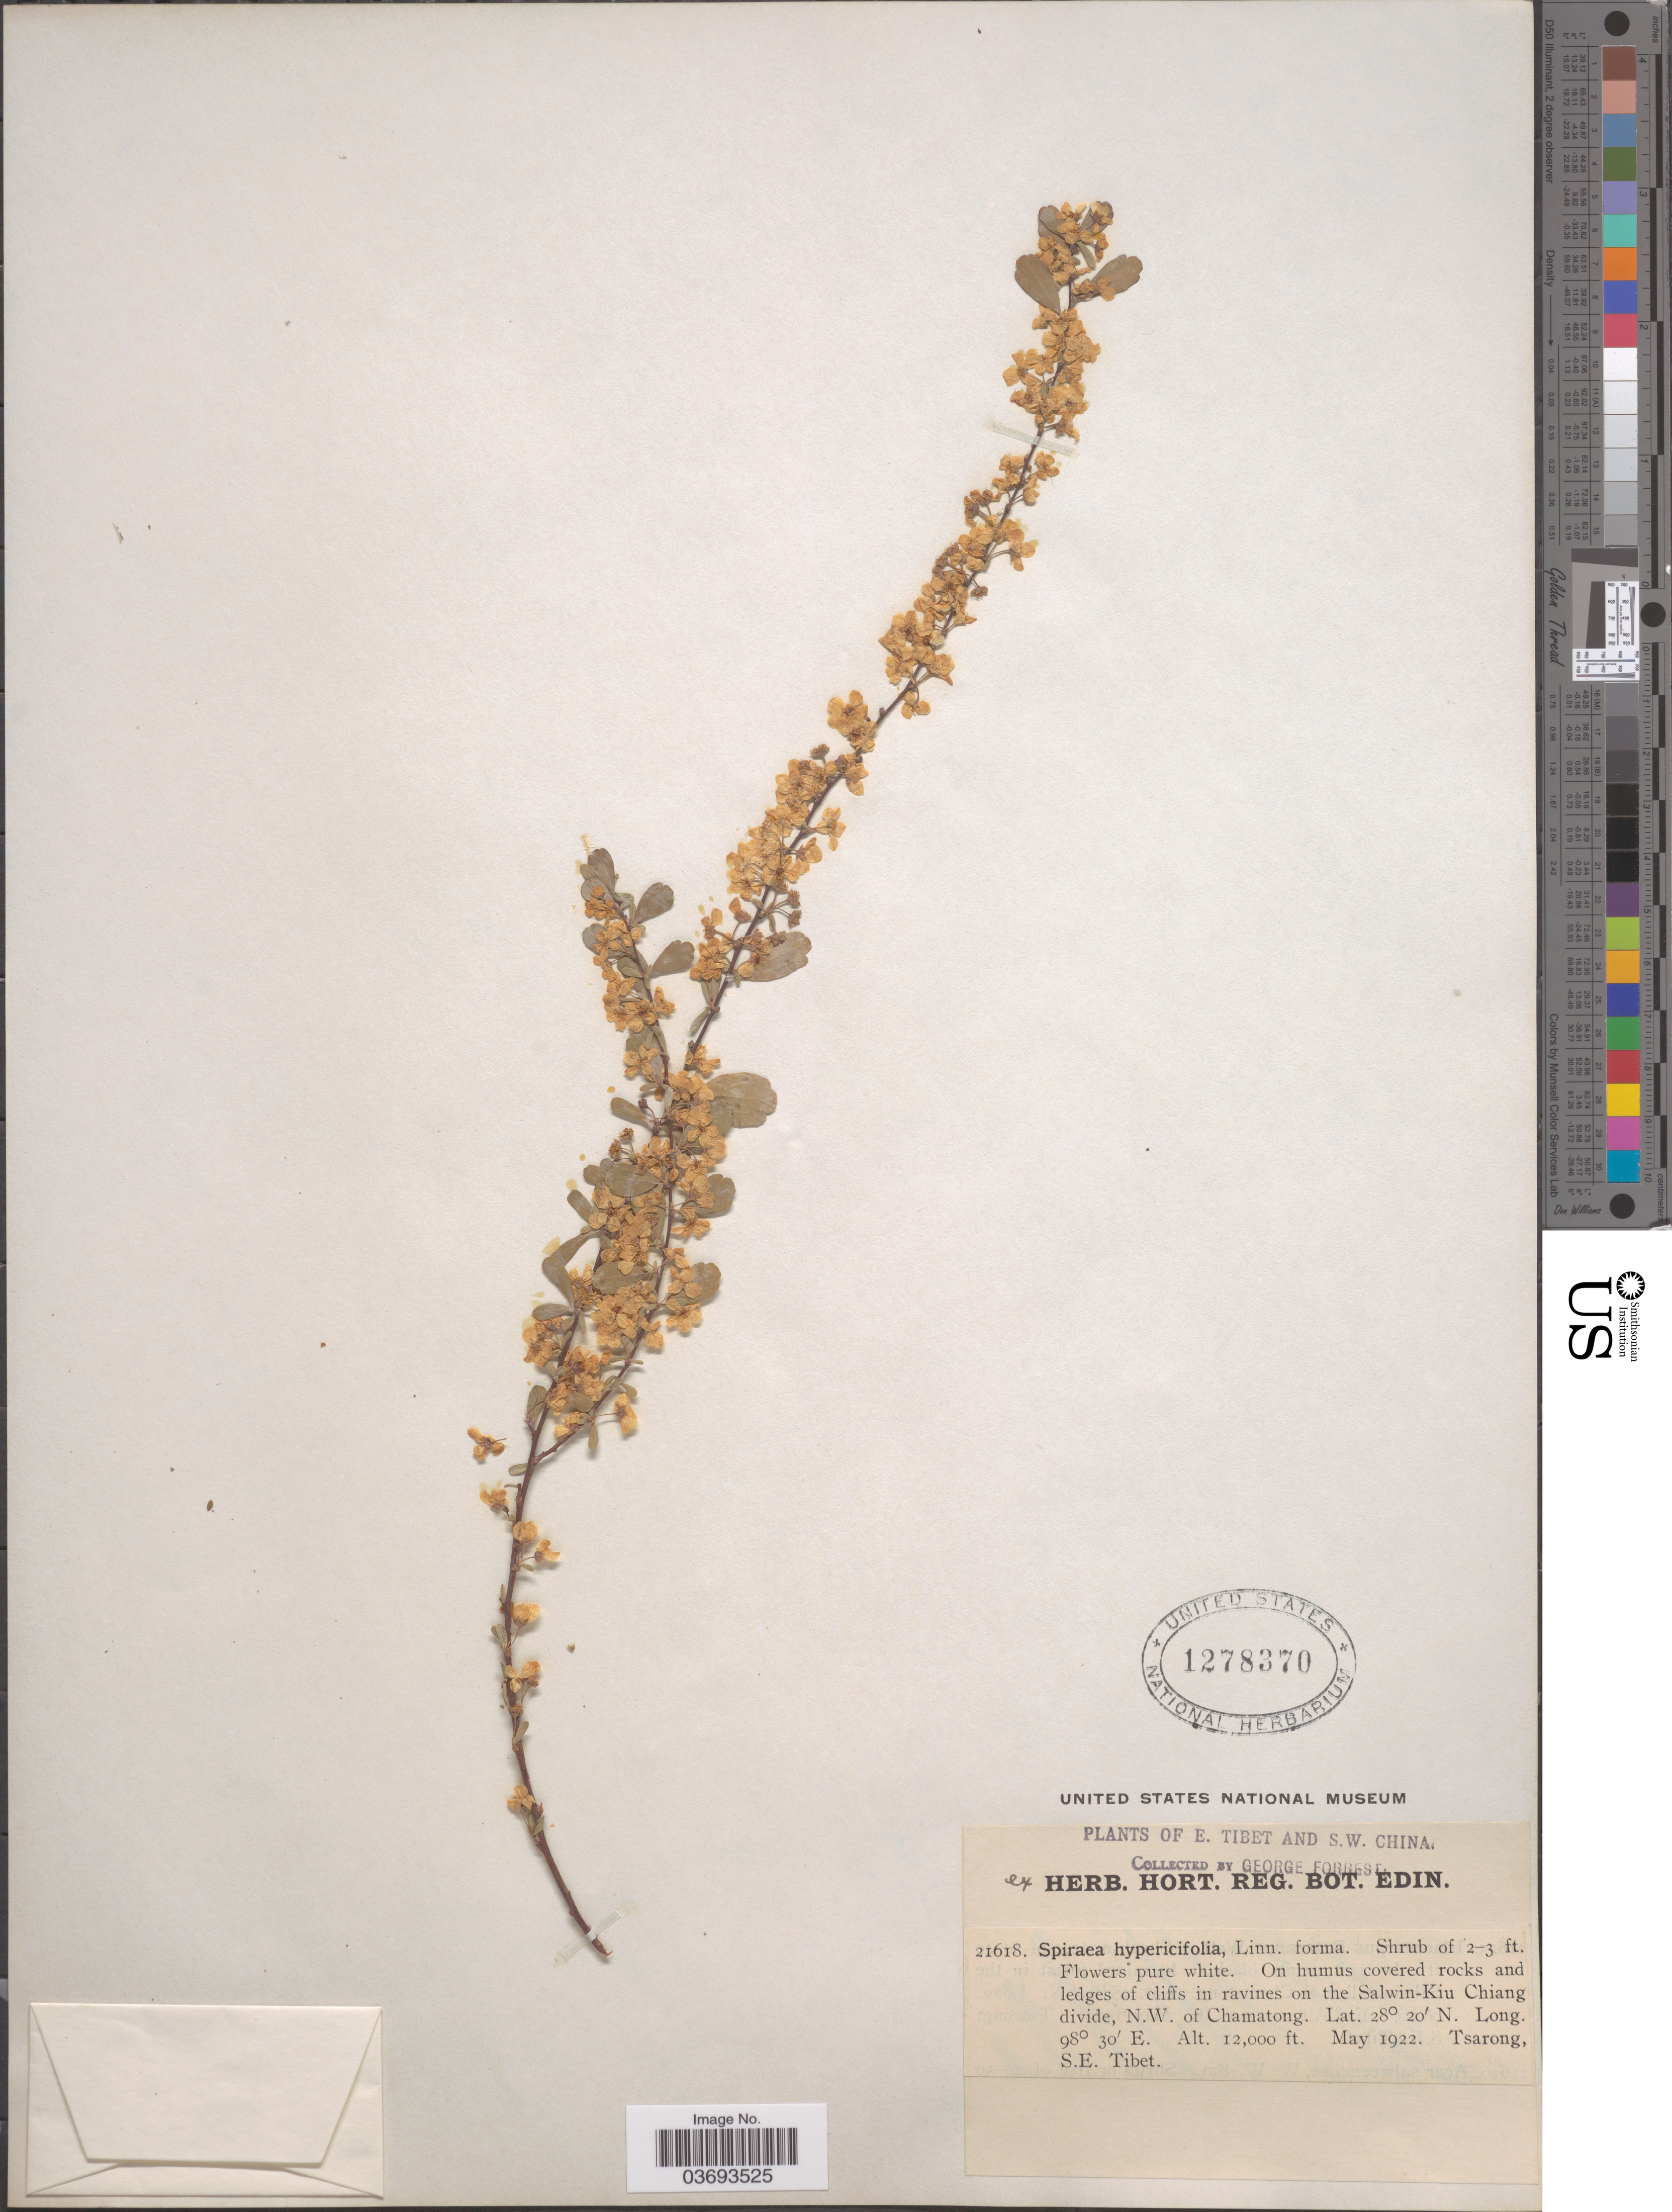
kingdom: Plantae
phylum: Tracheophyta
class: Magnoliopsida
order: Rosales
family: Rosaceae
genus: Spiraea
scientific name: Spiraea hypericifolia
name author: L.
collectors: G. Forrest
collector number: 21618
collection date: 1922-05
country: China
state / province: Xizang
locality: On the Salwin-Kiu Chiang divide, N.W. of Chamatong. Tsarong, S.E. Tibet.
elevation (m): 3658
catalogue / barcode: US 1278370